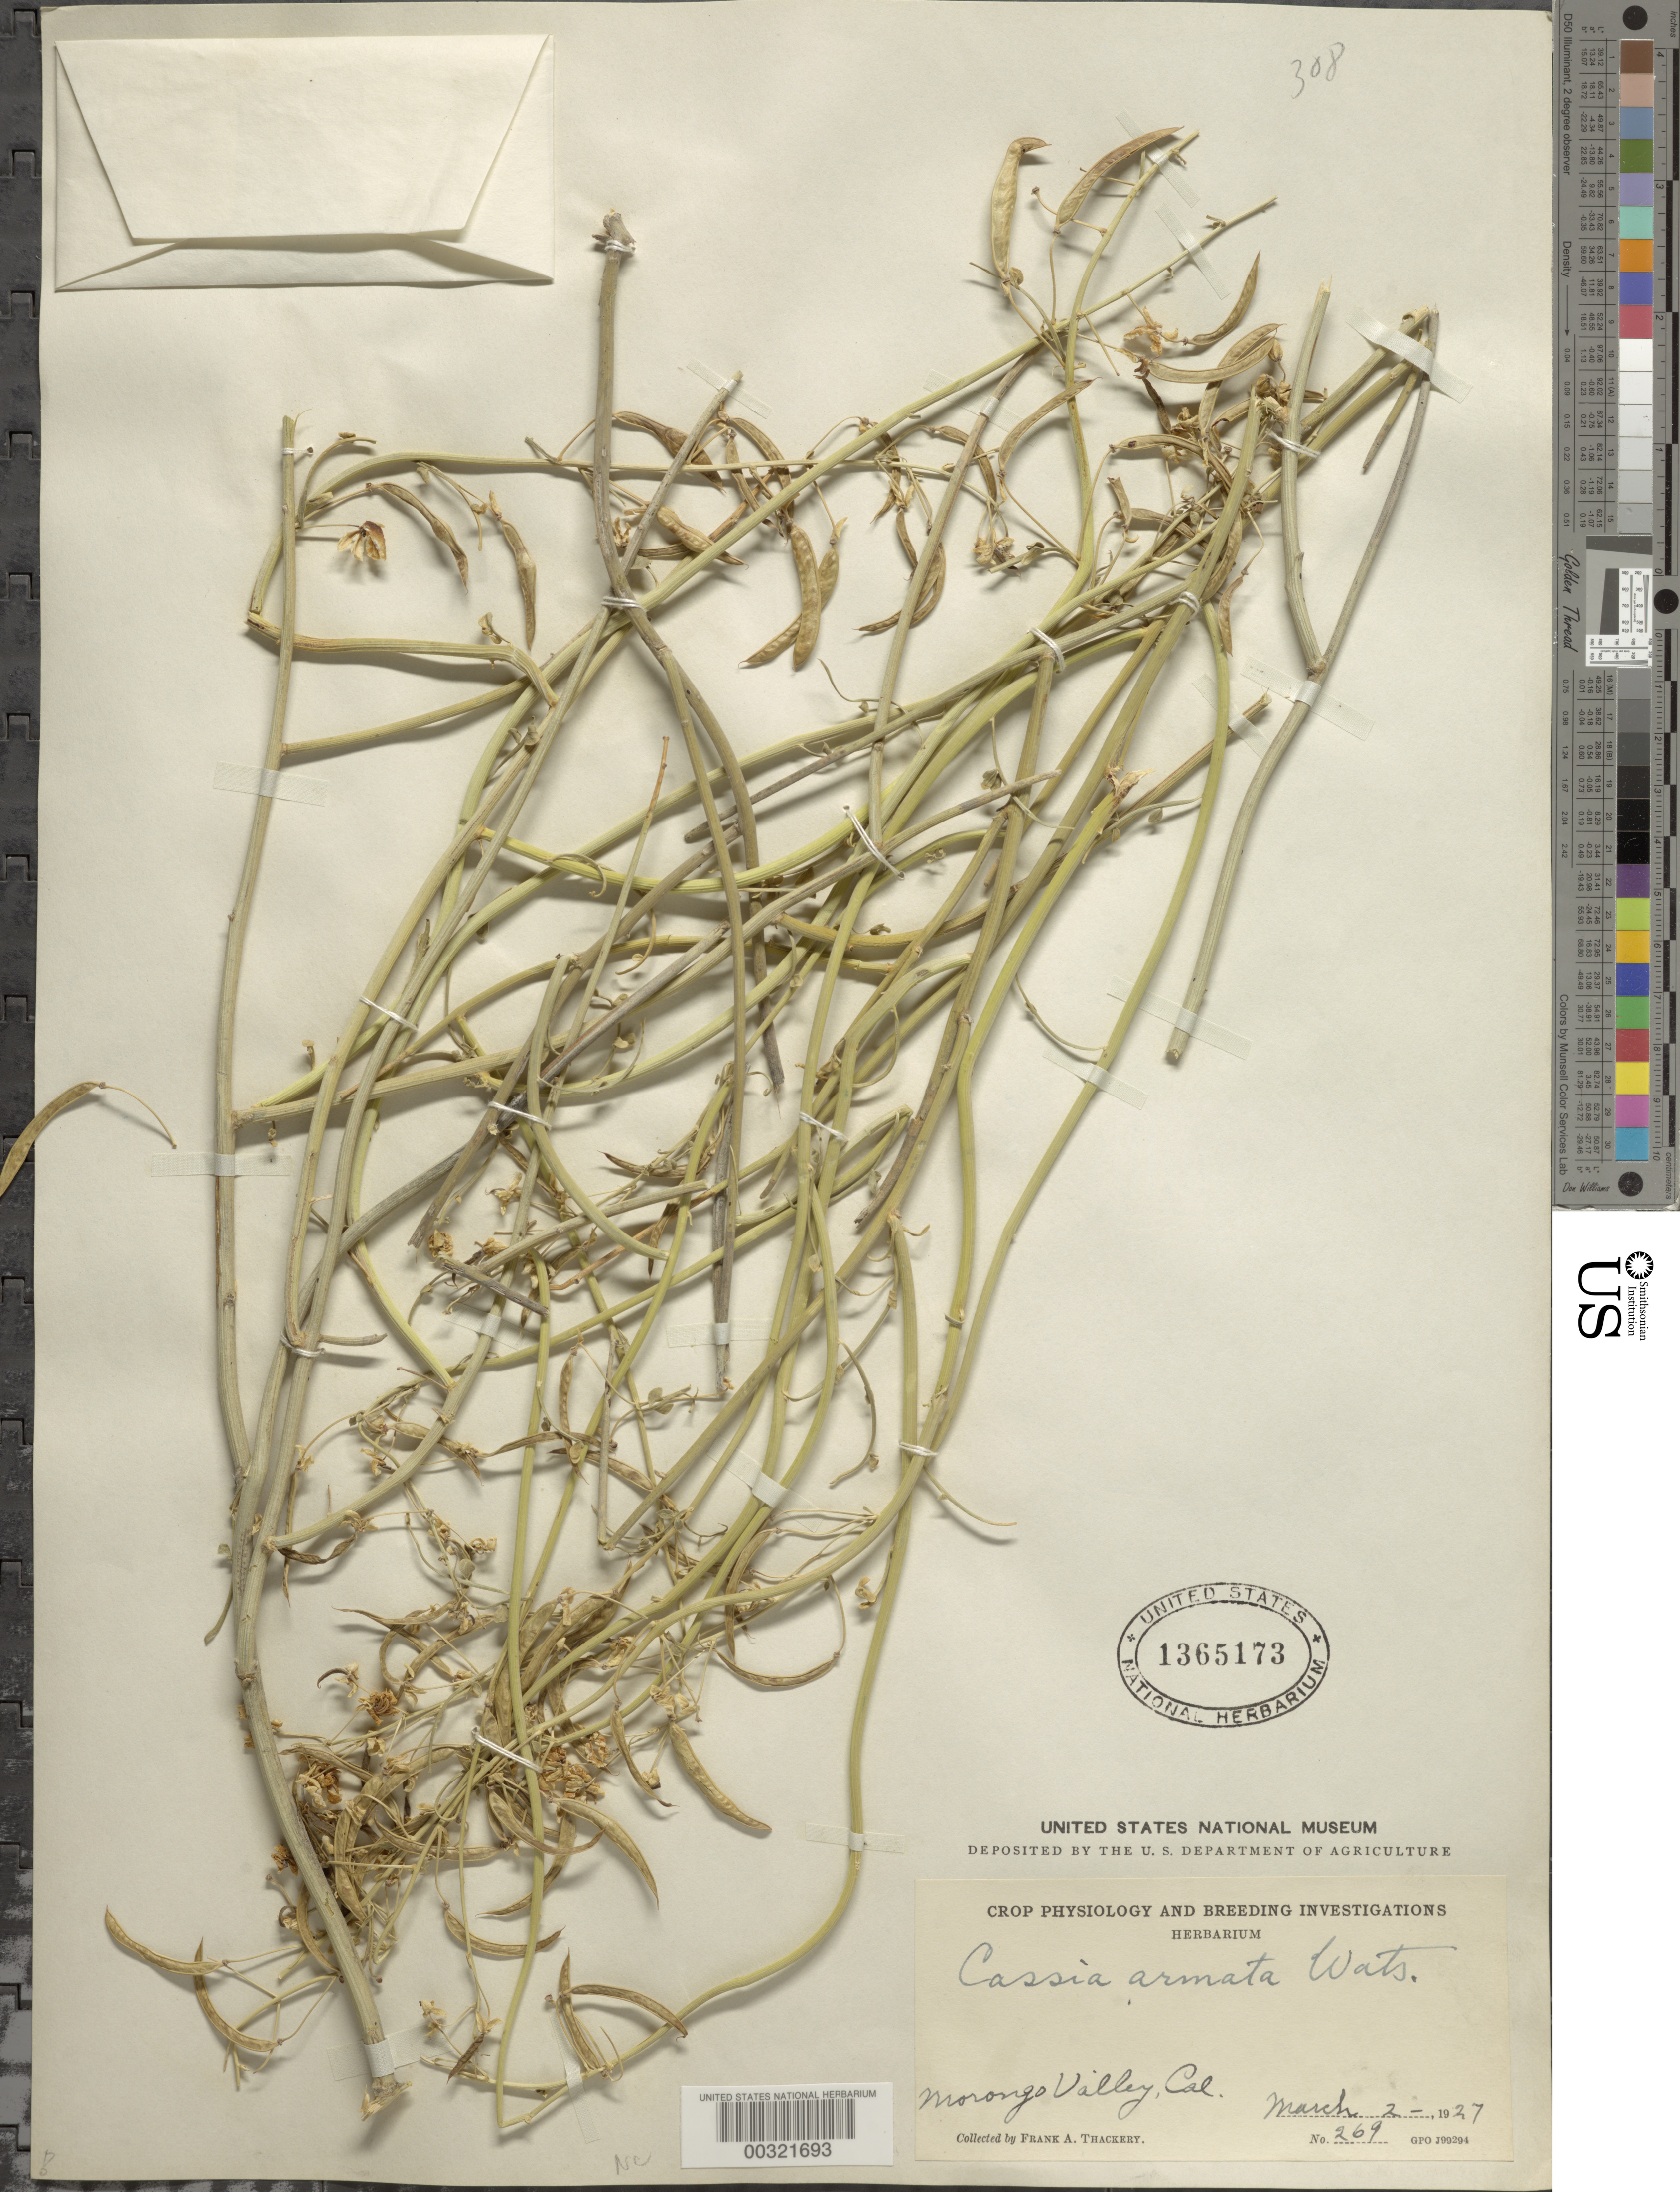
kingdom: Plantae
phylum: Tracheophyta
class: Magnoliopsida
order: Fabales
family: Fabaceae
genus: Senna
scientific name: Senna armata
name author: (S. Watson) H.S. Irwin & Barneby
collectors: F. A. Thackery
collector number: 269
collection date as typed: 02 Mar 1927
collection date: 1927-03-02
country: United States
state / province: California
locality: Morongo valley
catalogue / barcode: US 1365173